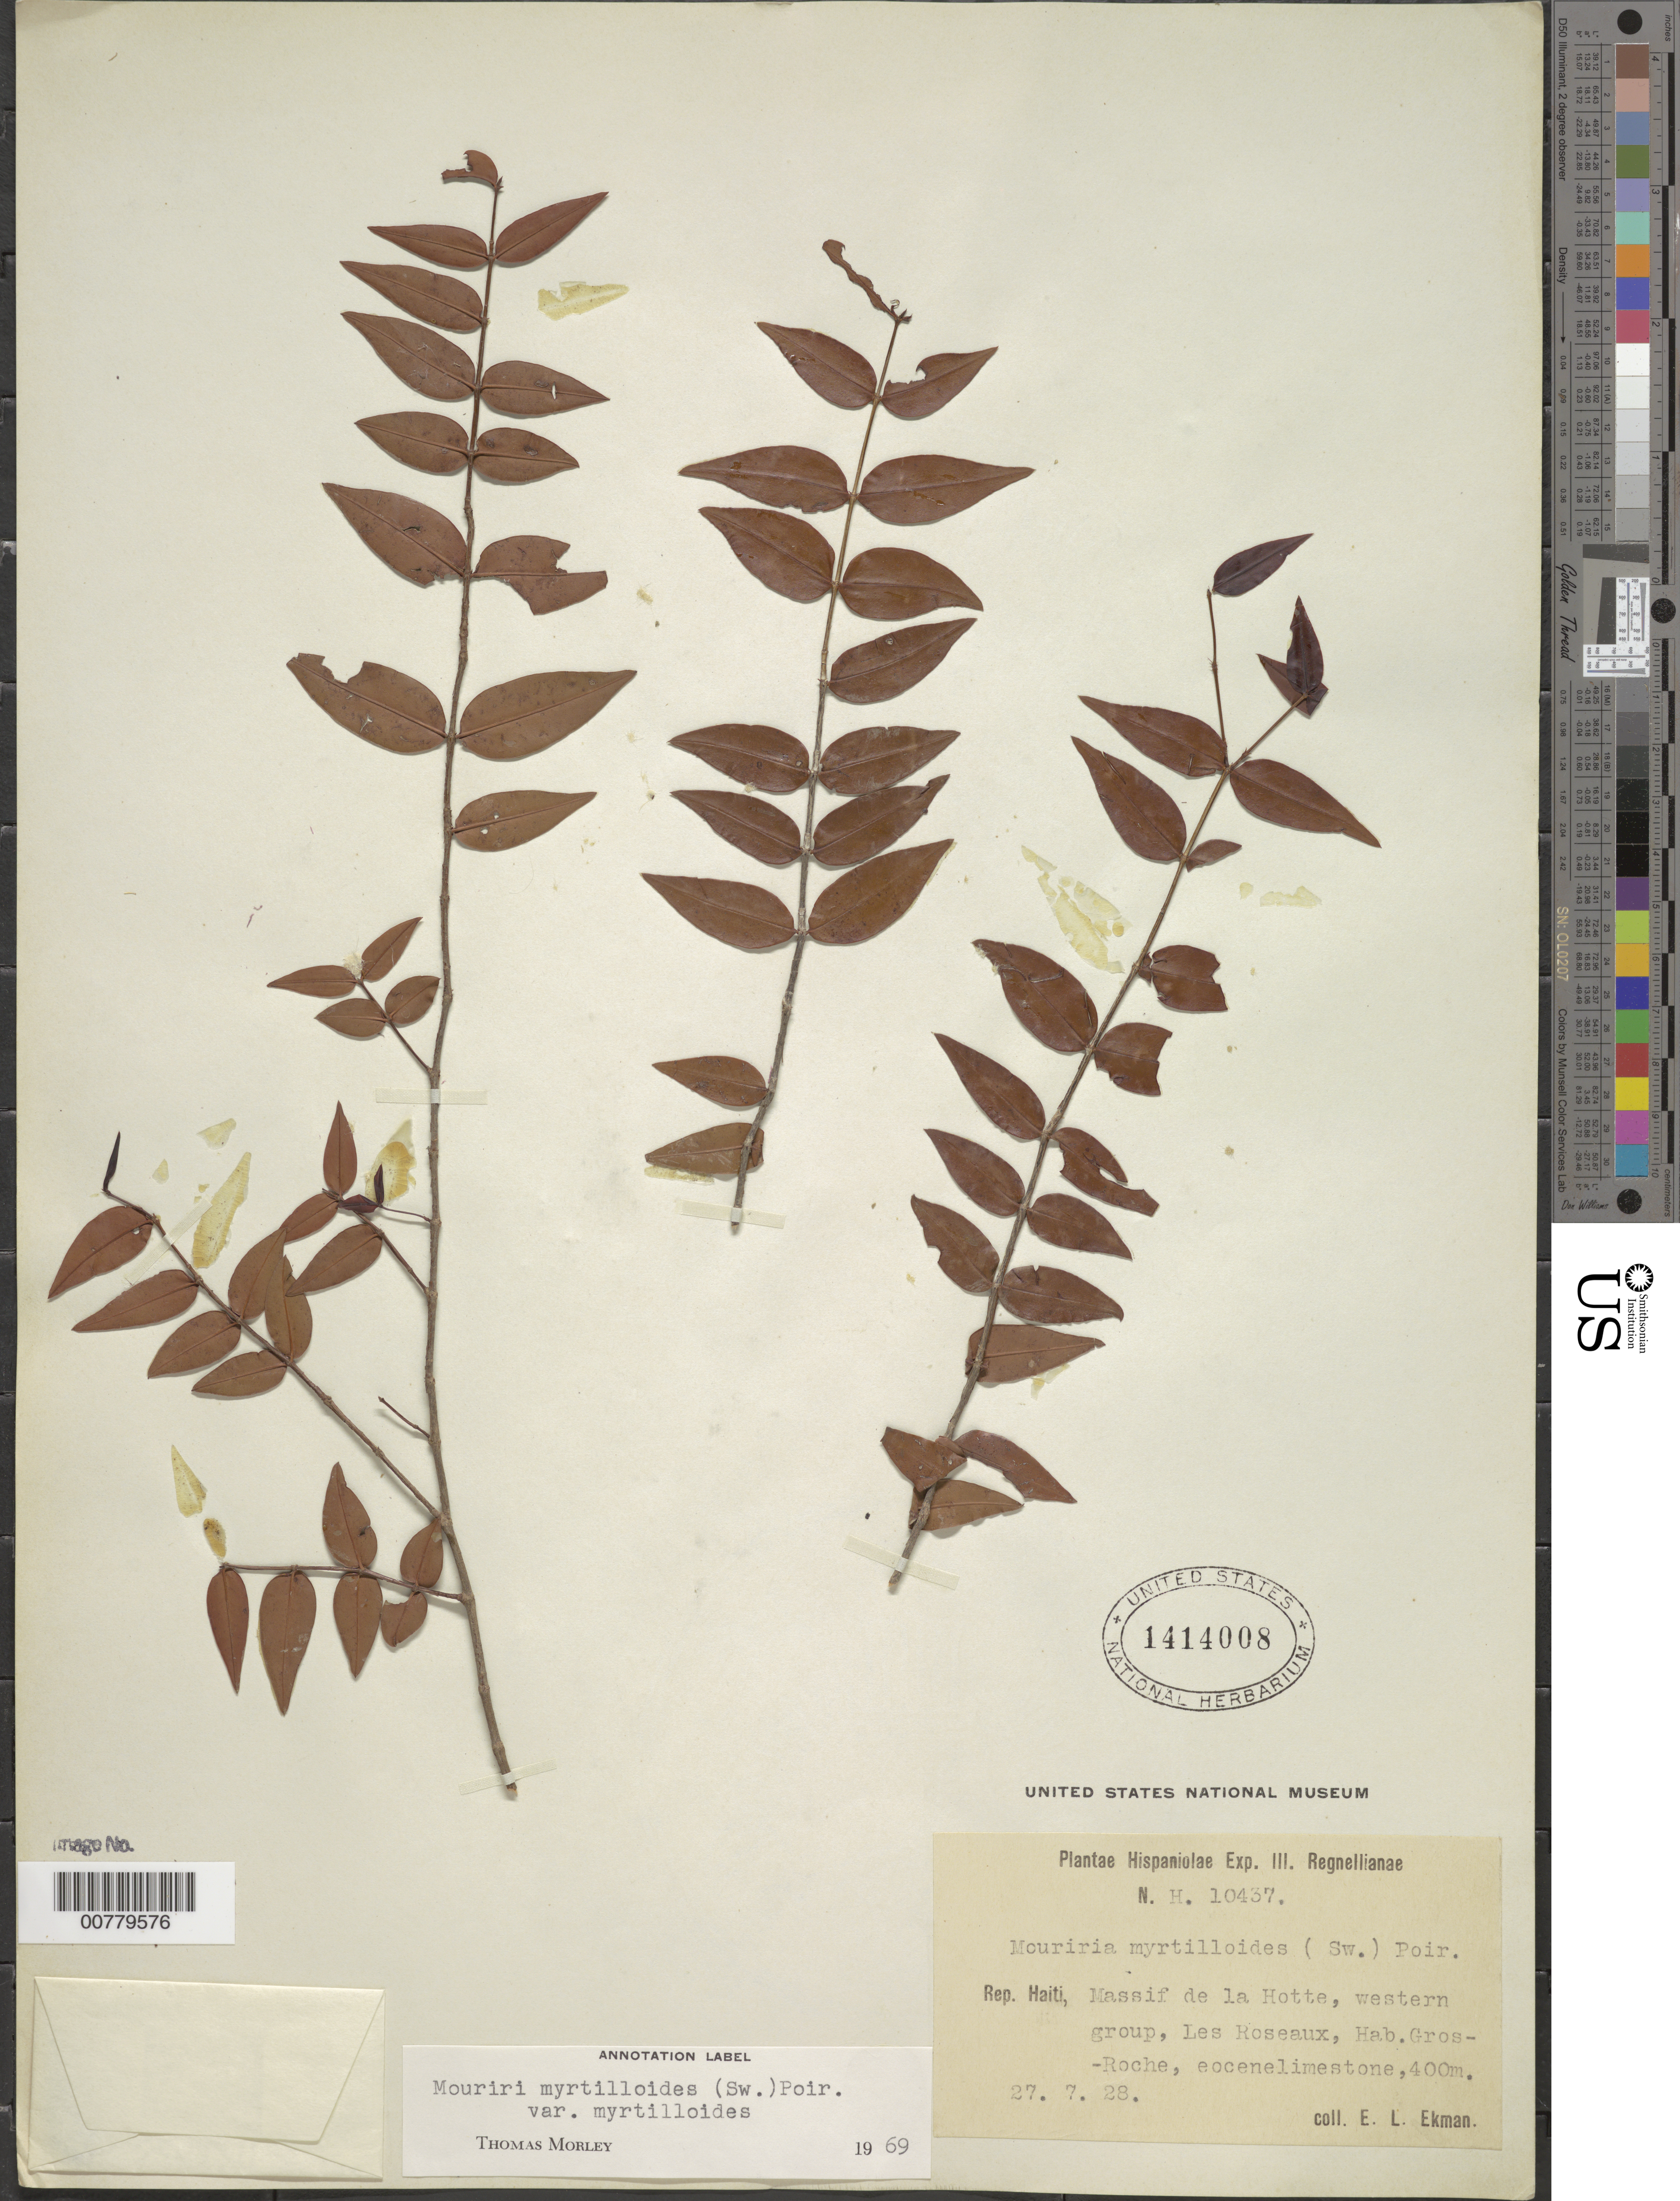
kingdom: Plantae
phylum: Tracheophyta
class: Magnoliopsida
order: Myrtales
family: Melastomataceae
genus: Mouriri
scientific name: Mouriri myrtilloides var. myrtilloides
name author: (Sw.) Poir.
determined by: Morley, T.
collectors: E. L. Ekman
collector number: H 10437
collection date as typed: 27 Jul 1928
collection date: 1928-07-27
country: Haiti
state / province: Grand'Anse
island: Hispaniola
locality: Massif de la Hotte, western group, Les Roseaux, Hab. Gros-Roche.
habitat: Eocene limestone.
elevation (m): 400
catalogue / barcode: US 1414008